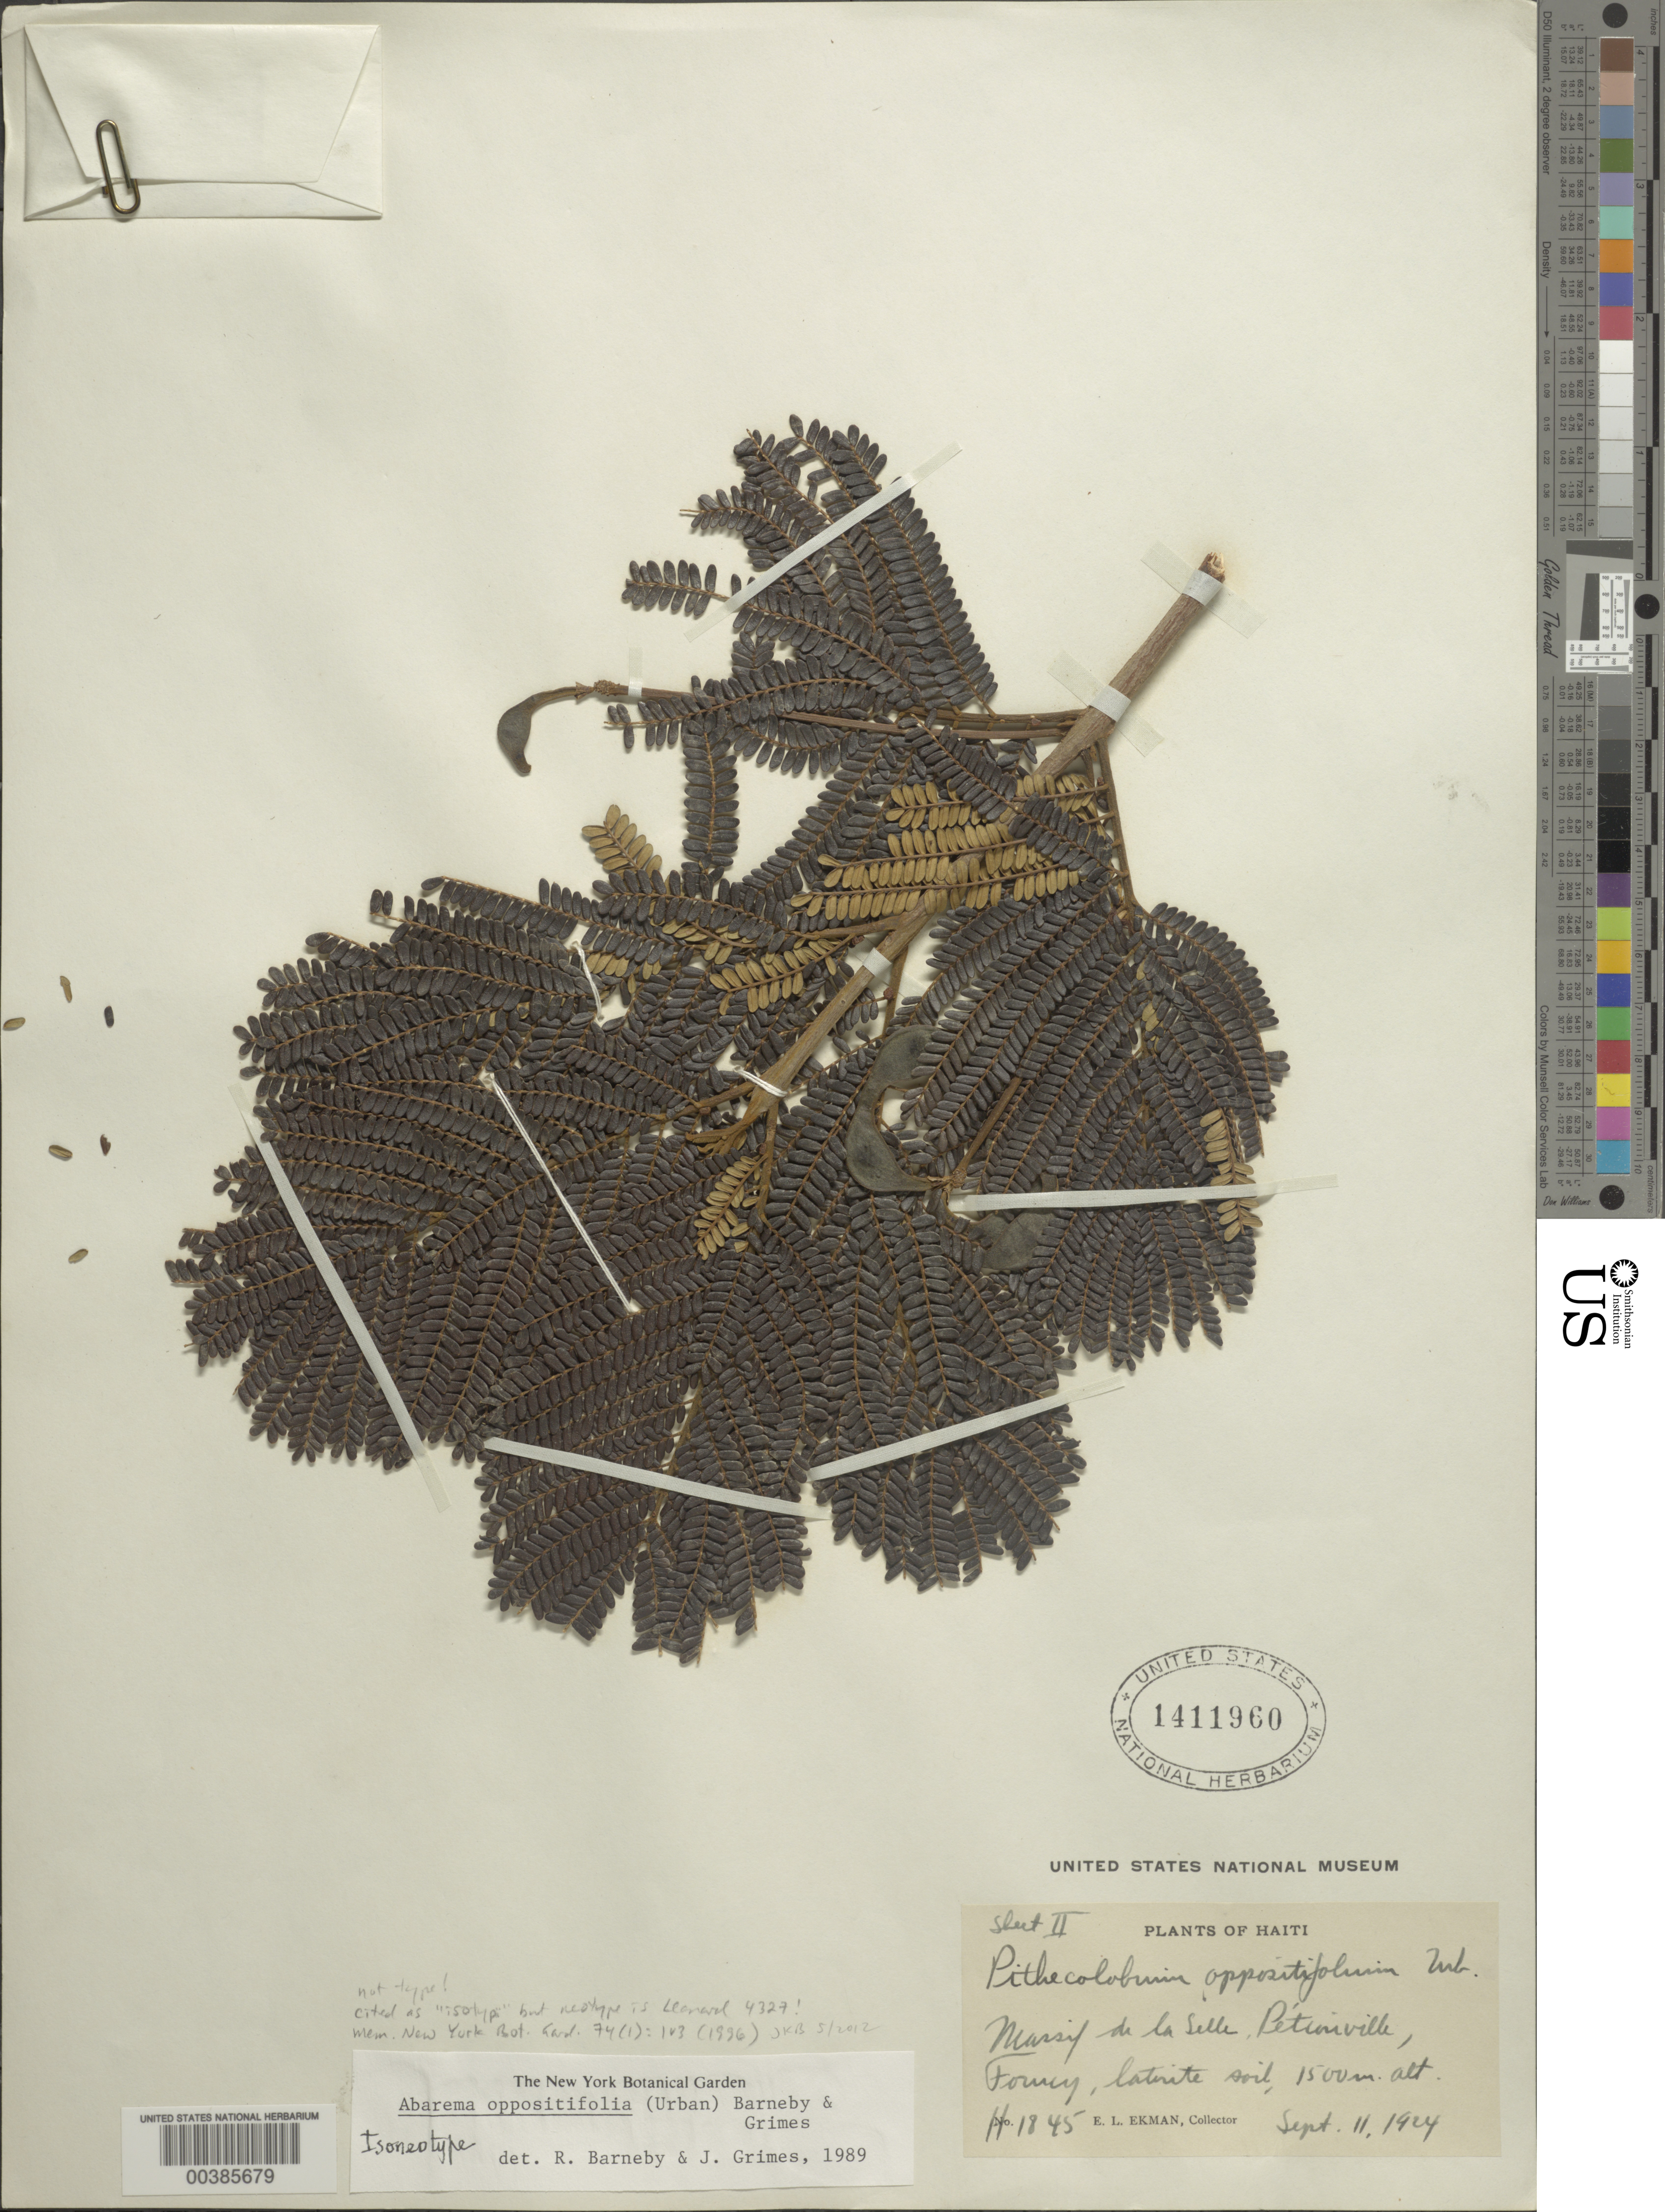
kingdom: Plantae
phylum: Tracheophyta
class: Magnoliopsida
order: Fabales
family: Fabaceae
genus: Jupunba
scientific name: Jupunba oppositifolia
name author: (Urb.) Britton & Rose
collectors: E. L. Ekman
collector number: H 1845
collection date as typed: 11 Sep 1945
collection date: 1945-09-11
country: Haiti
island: Hispaniola Island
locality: Massif de La Pelle, Pelionville, Fourcy.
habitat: Laterite soil.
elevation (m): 1500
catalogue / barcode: US 1411960